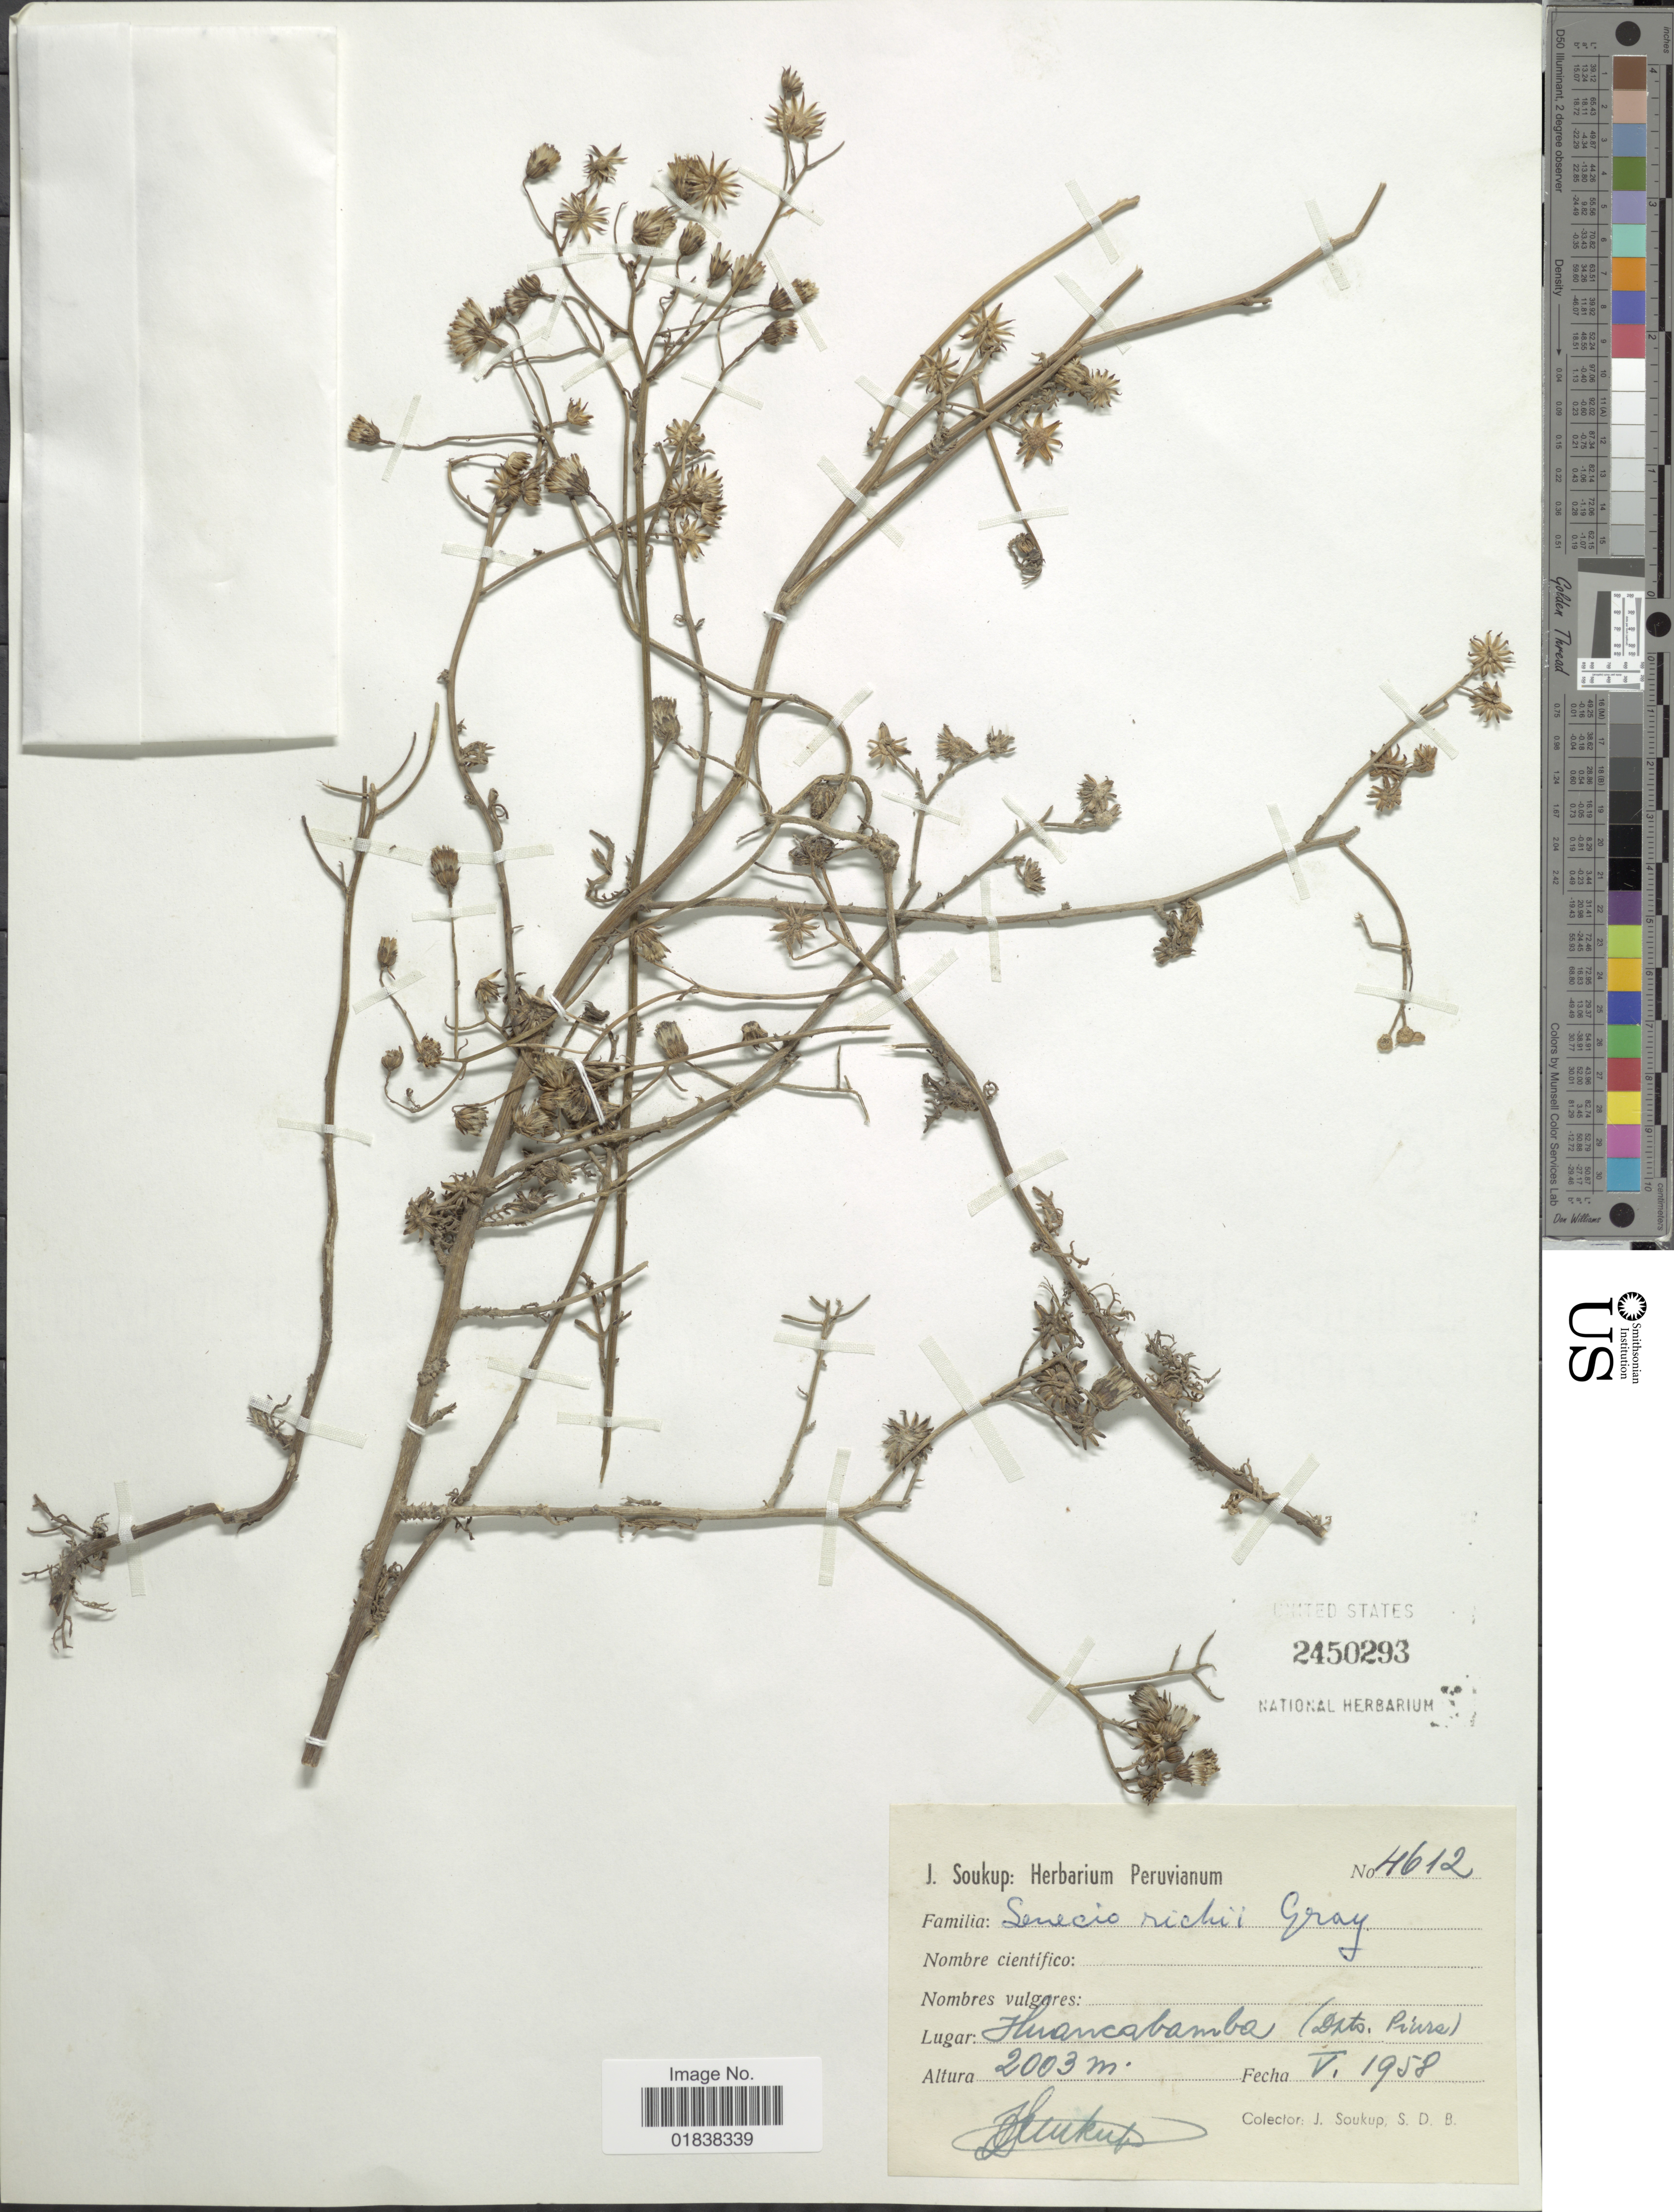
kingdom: Plantae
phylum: Tracheophyta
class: Magnoliopsida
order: Asterales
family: Asteraceae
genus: Senecio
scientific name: Senecio richii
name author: A. Gray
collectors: J. Soukup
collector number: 4612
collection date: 1958-05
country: Peru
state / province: Piura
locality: Huancabamba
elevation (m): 2003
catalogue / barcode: US 2450293